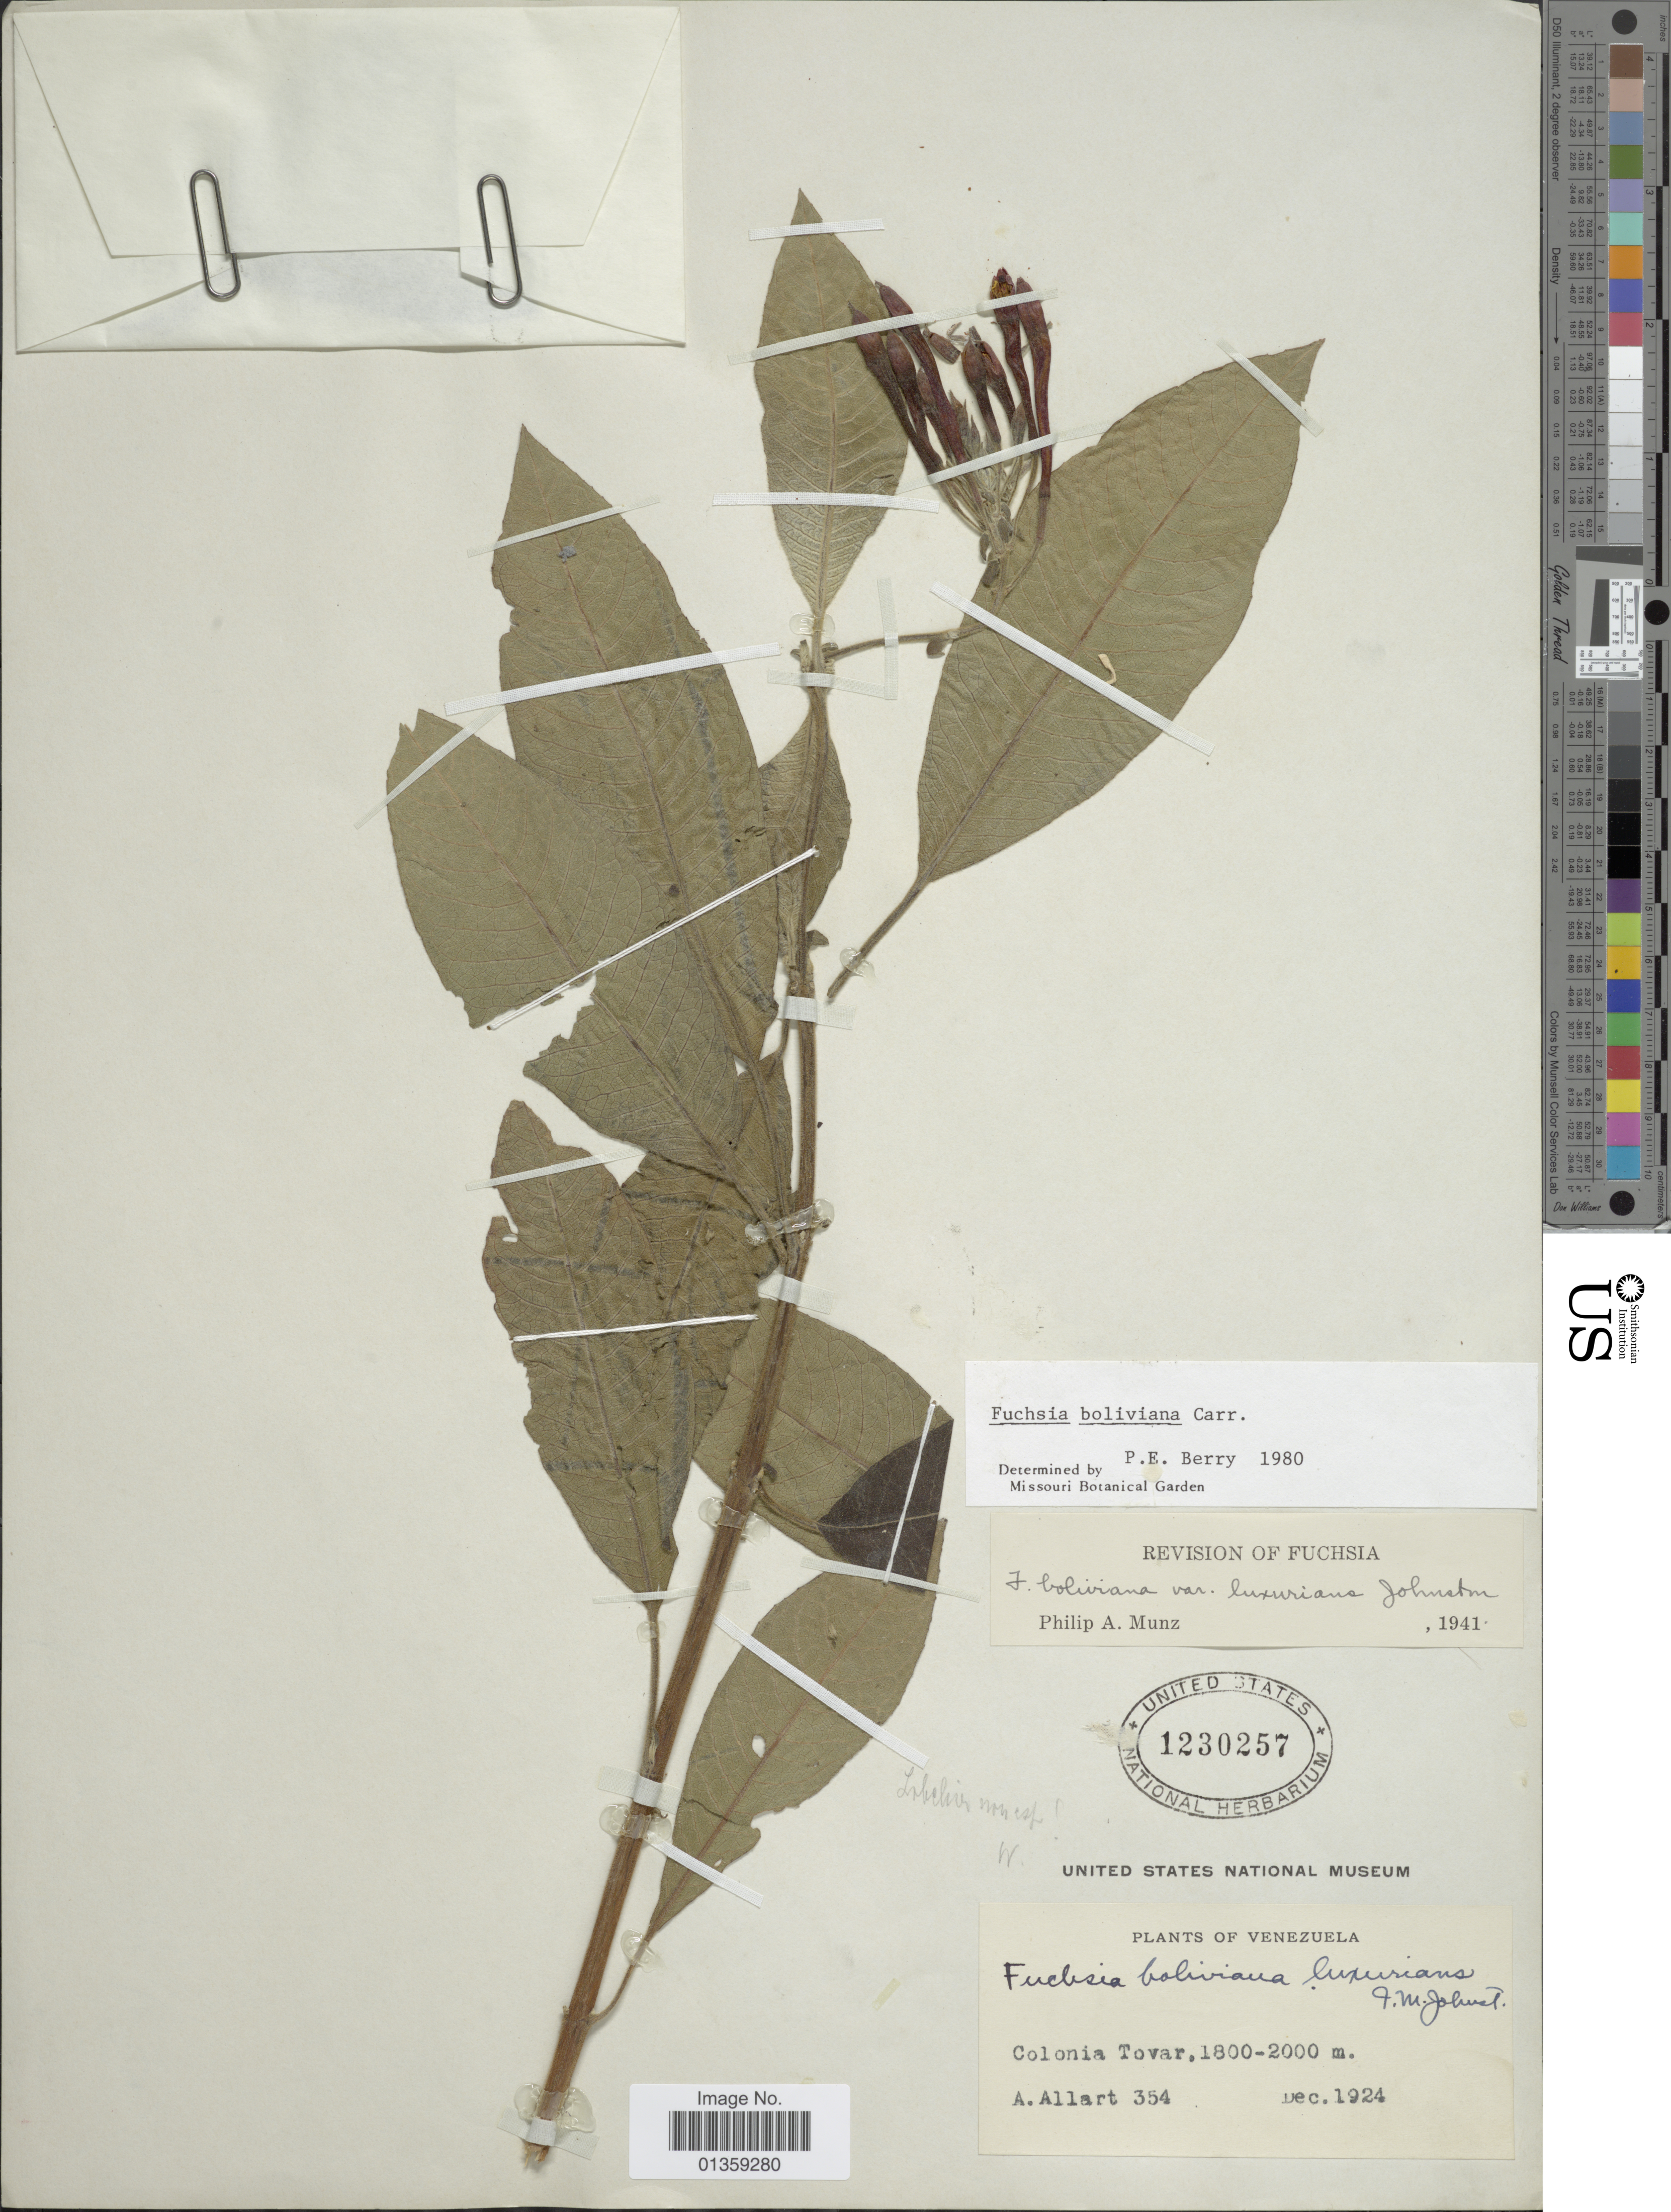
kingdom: Plantae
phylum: Tracheophyta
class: Magnoliopsida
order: Myrtales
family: Onagraceae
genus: Fuchsia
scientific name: Fuchsia boliviana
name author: Carrière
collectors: A. Allart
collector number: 354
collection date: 1924-12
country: Venezuela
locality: Colonia Tovar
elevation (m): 1800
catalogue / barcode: US 1230257